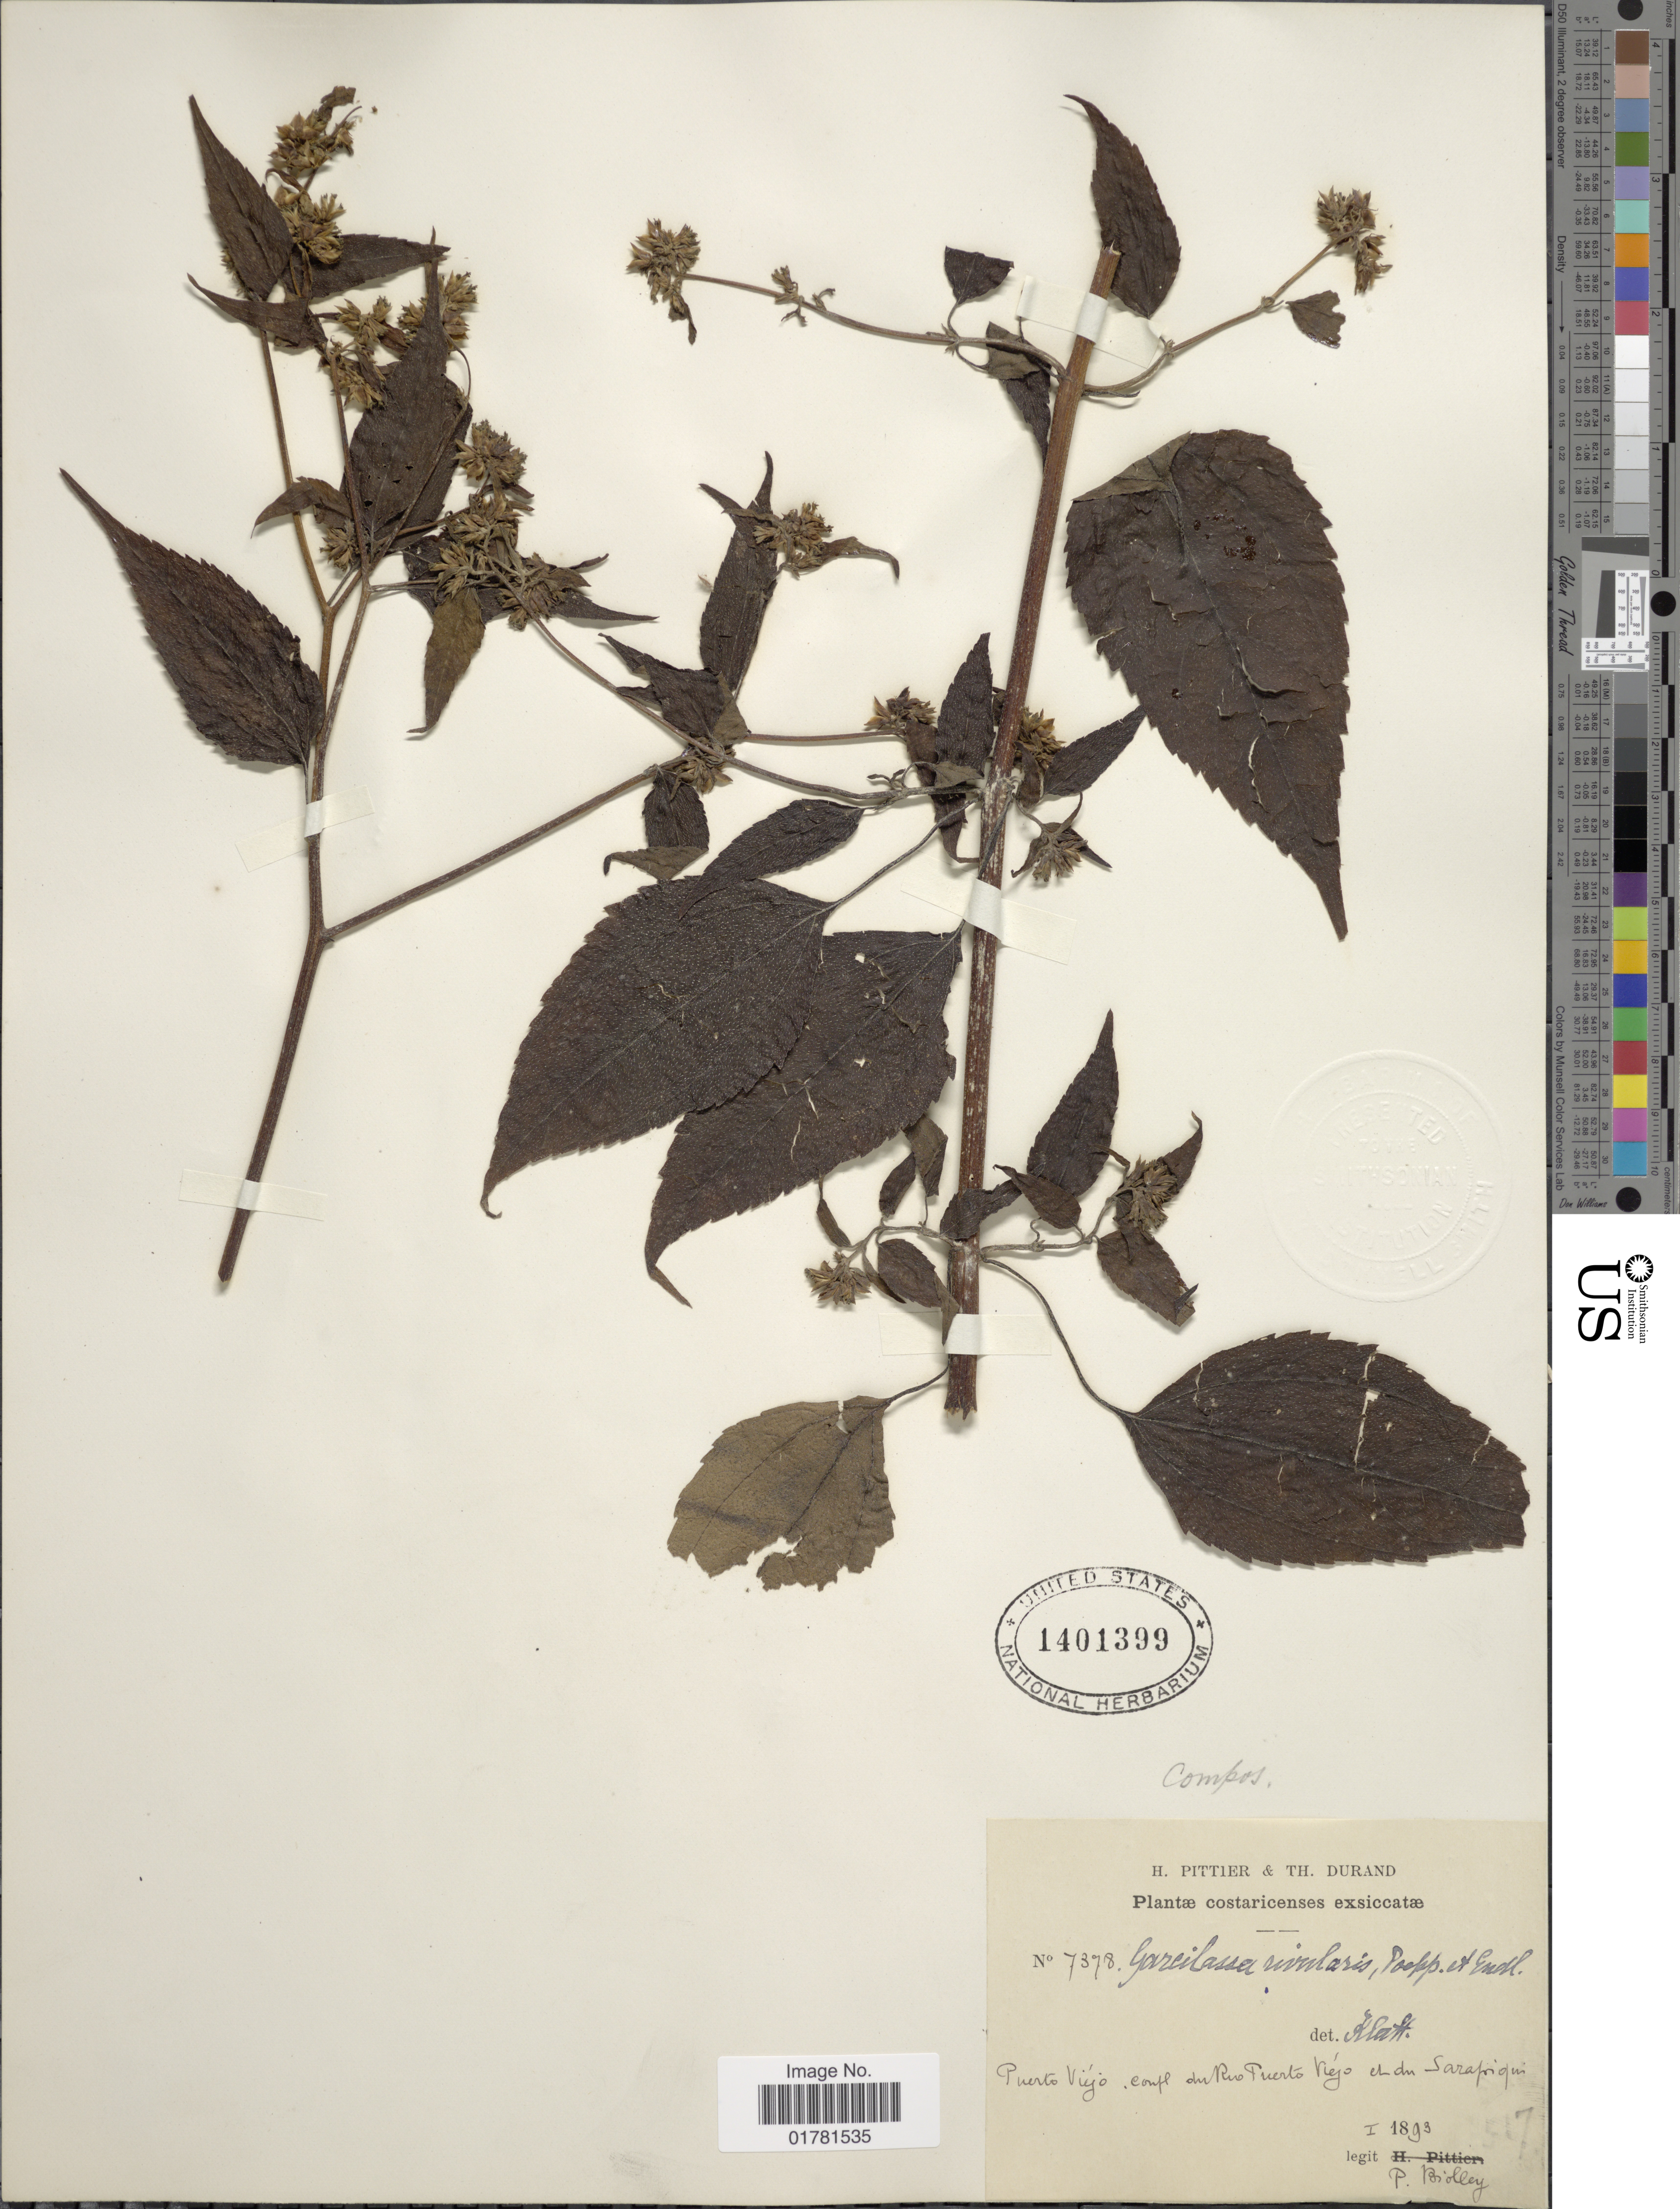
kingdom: Plantae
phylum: Tracheophyta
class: Magnoliopsida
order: Asterales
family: Asteraceae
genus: Garcilassa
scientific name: Garcilassa rivularis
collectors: P. Biolley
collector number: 7378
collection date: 1893-01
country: Costa Rica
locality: Puerto Viejo, comp du Rio Puerto Viejo et du Sarapiqui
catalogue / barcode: US 1401399